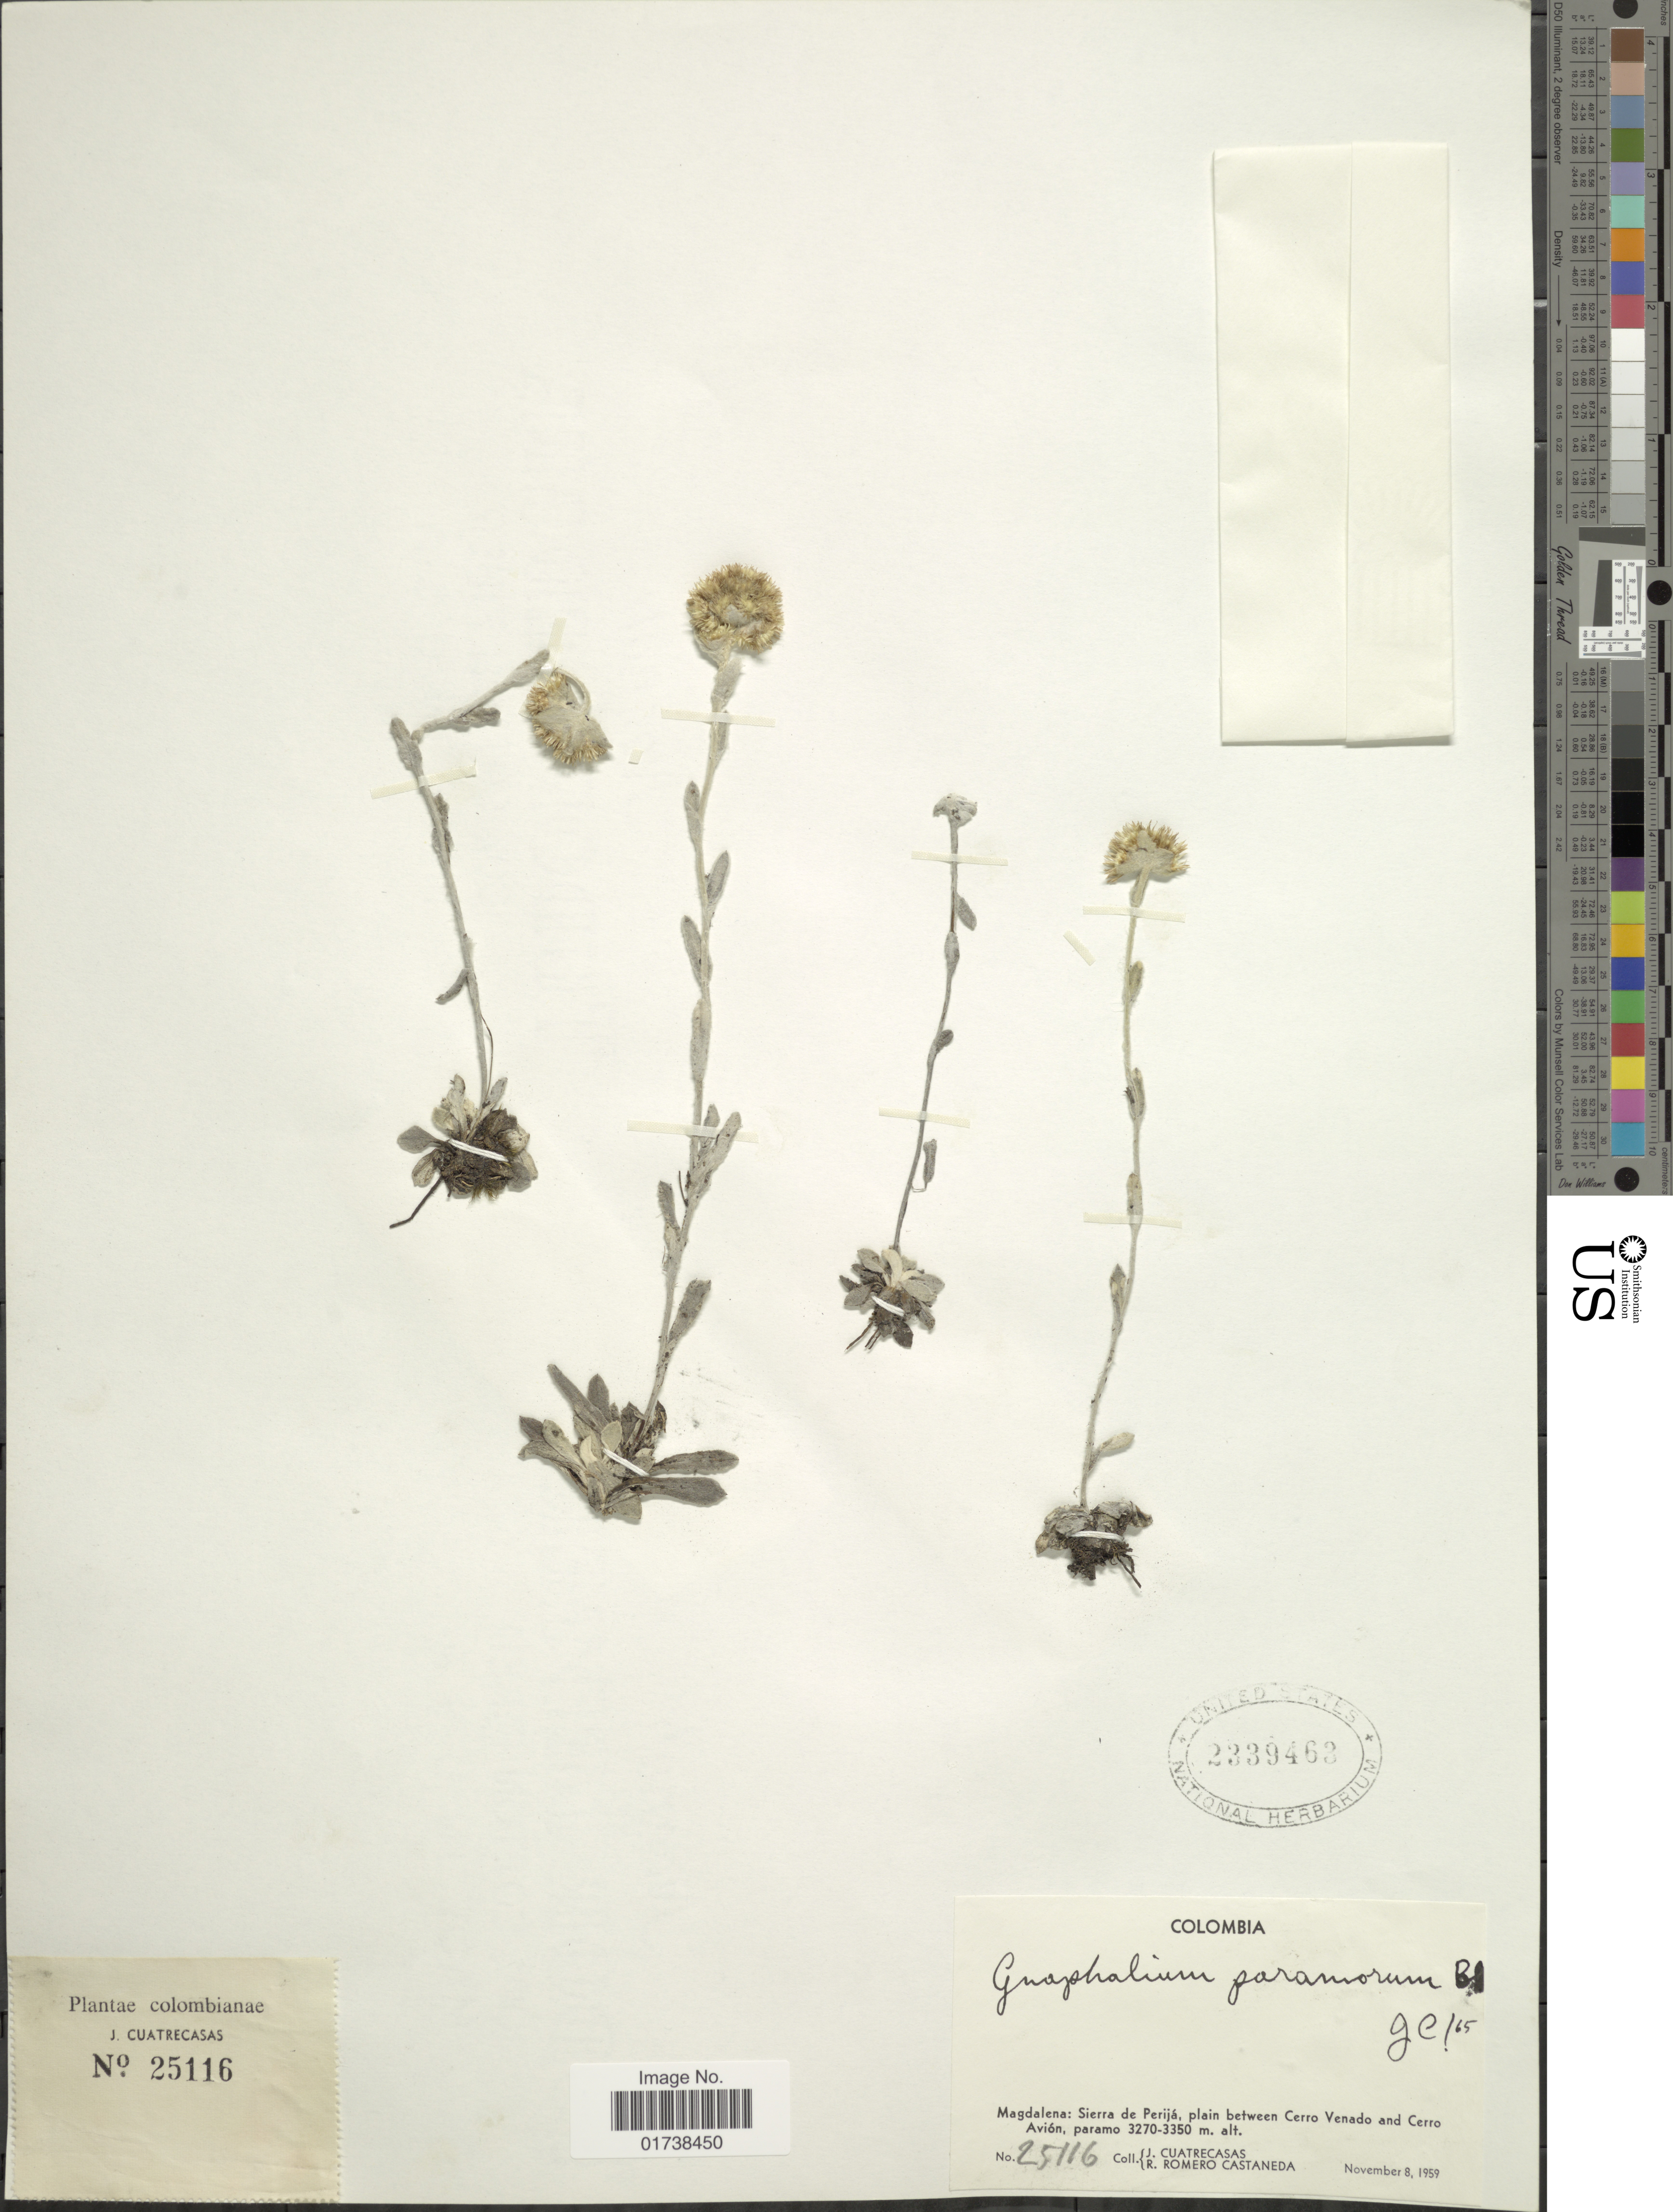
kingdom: Plantae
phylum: Tracheophyta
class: Magnoliopsida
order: Asterales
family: Asteraceae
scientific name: Orognaphalon paramorum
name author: (S.F. Blake) G.L. Nesom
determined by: Nesom, Guy L.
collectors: J. Cuatrecasas & R. Romero Castañeda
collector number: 25116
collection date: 1959-11-08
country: Colombia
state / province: Magdalena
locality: Sierra de Perija, plain between Cerro Venado and Cerro Avion, paramo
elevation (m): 3270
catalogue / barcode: US 2339463